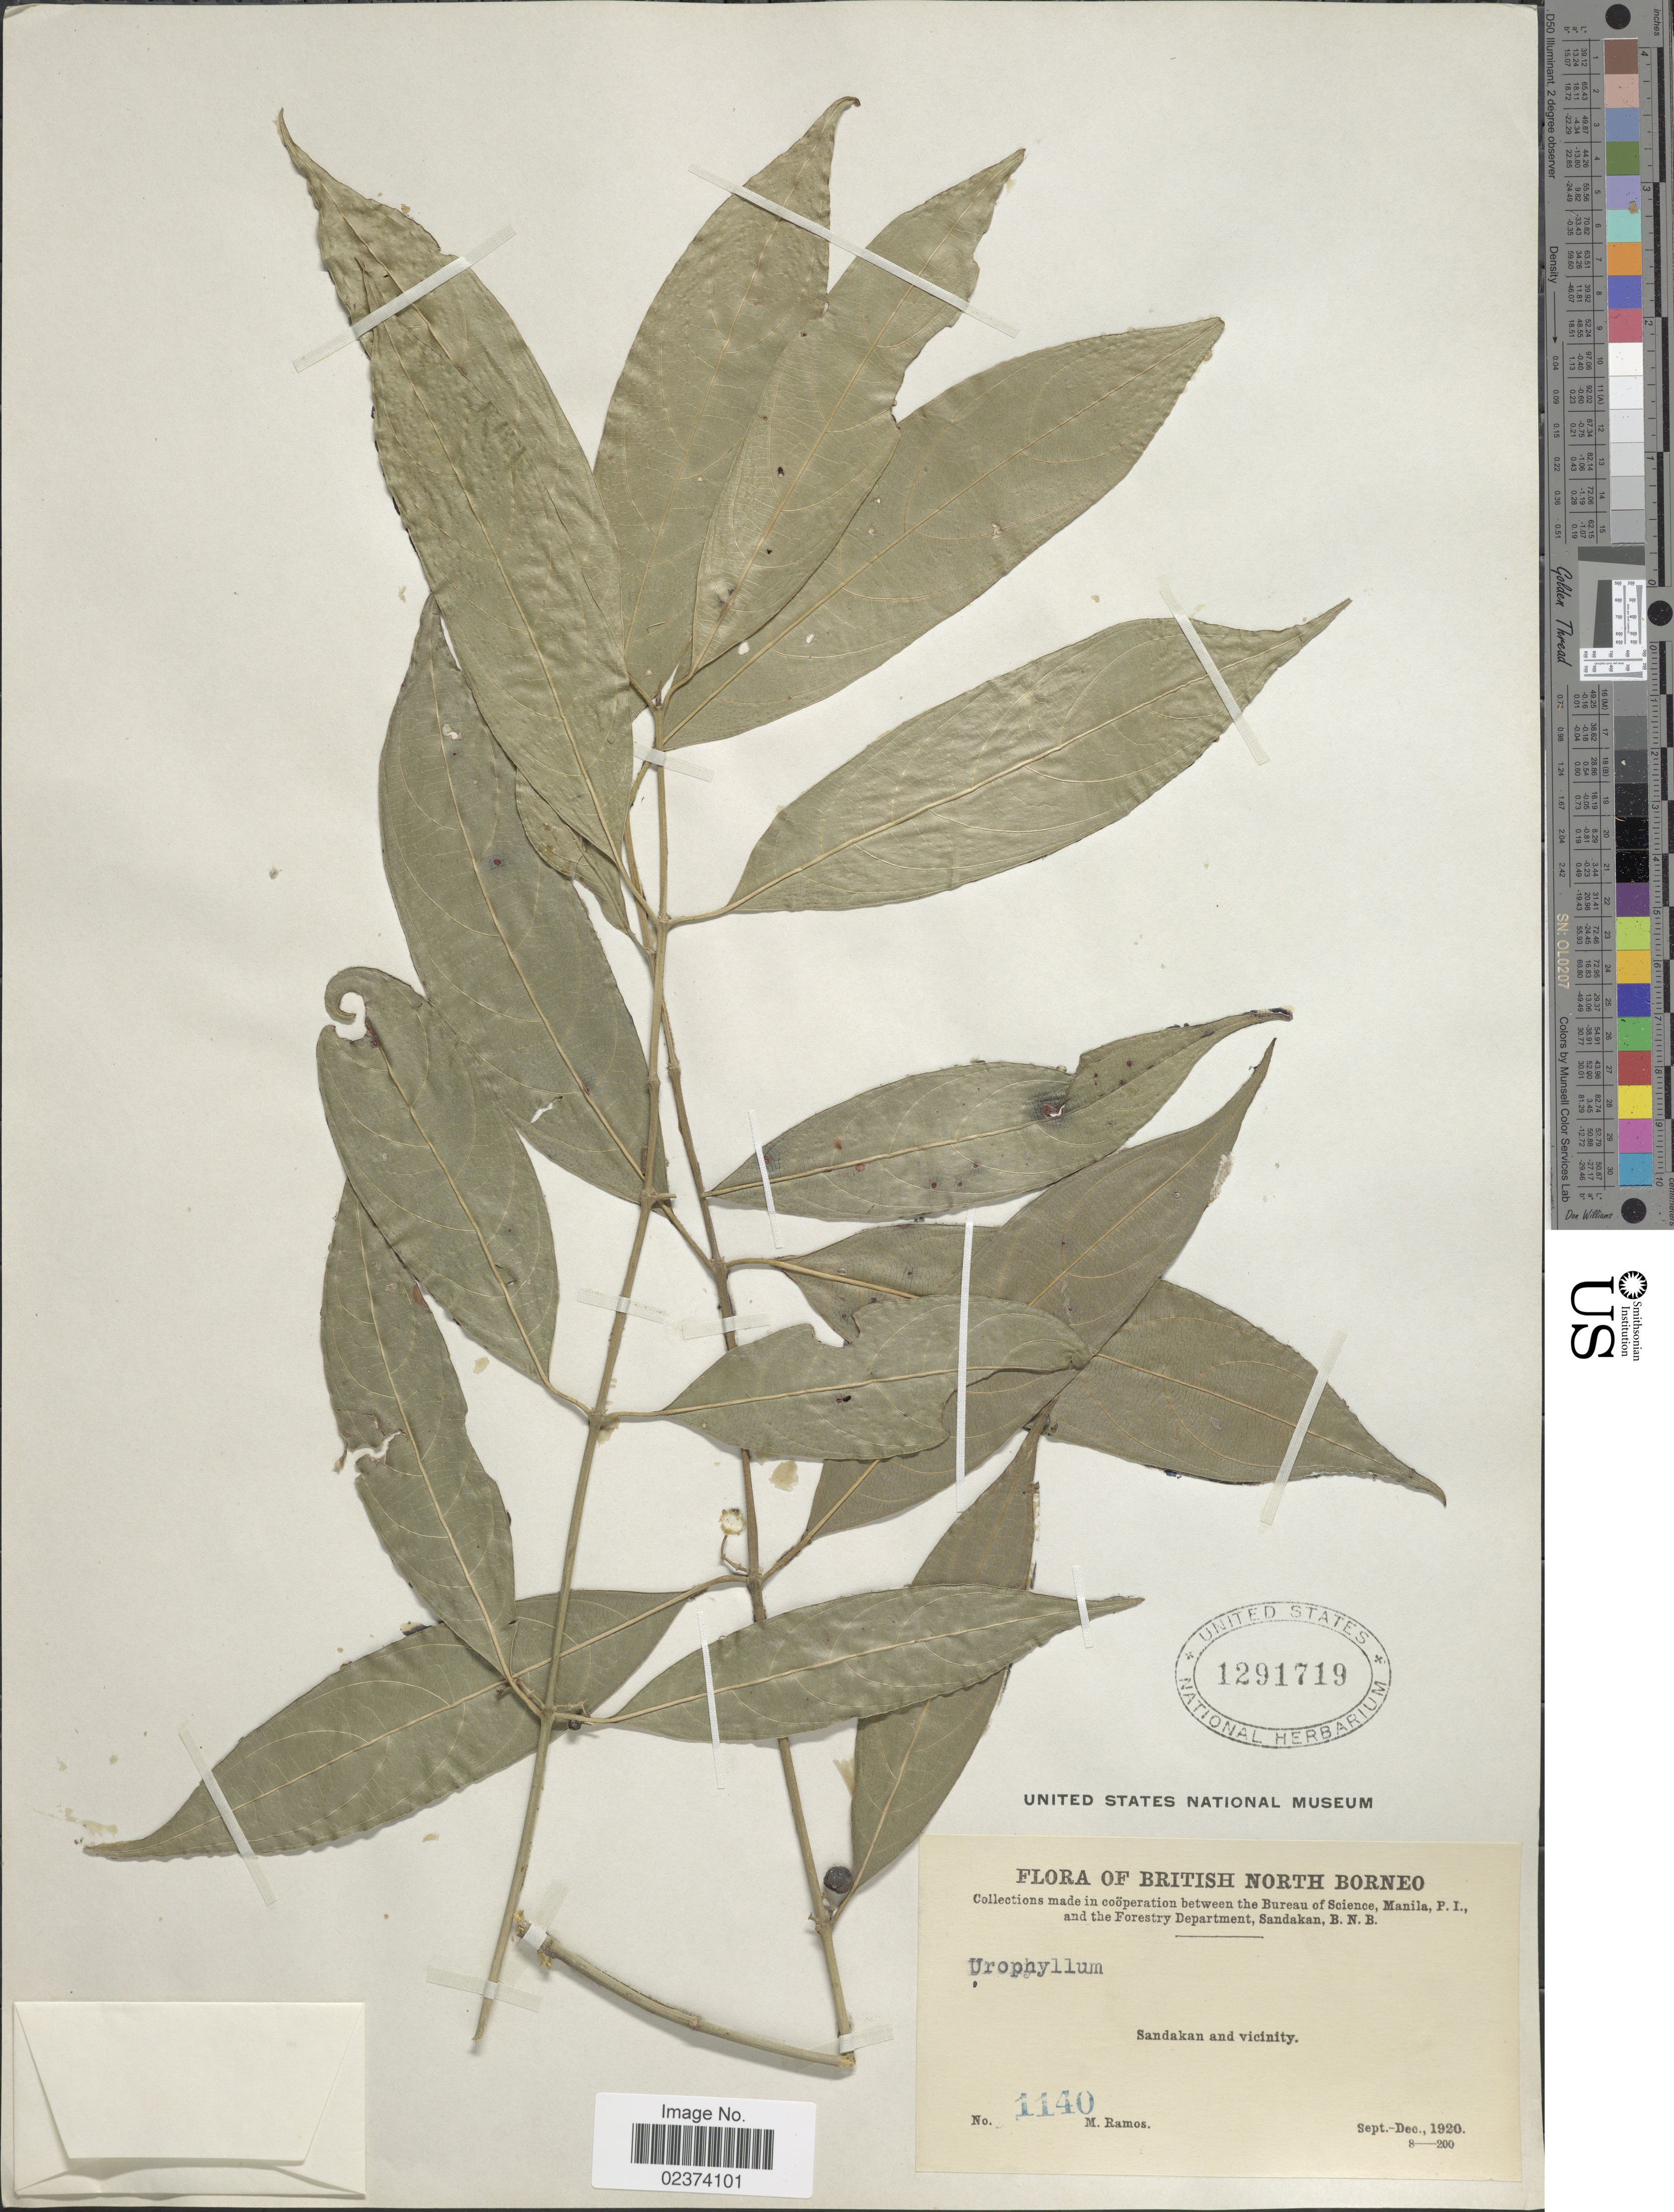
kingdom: Plantae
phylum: Tracheophyta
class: Magnoliopsida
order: Gentianales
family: Rubiaceae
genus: Urophyllum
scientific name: Urophyllum sp.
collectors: M. Ramos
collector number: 1140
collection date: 1920-09/1920-12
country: Malaysia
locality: British North Borneo, Sandakan and Vicinity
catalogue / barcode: US 1291719